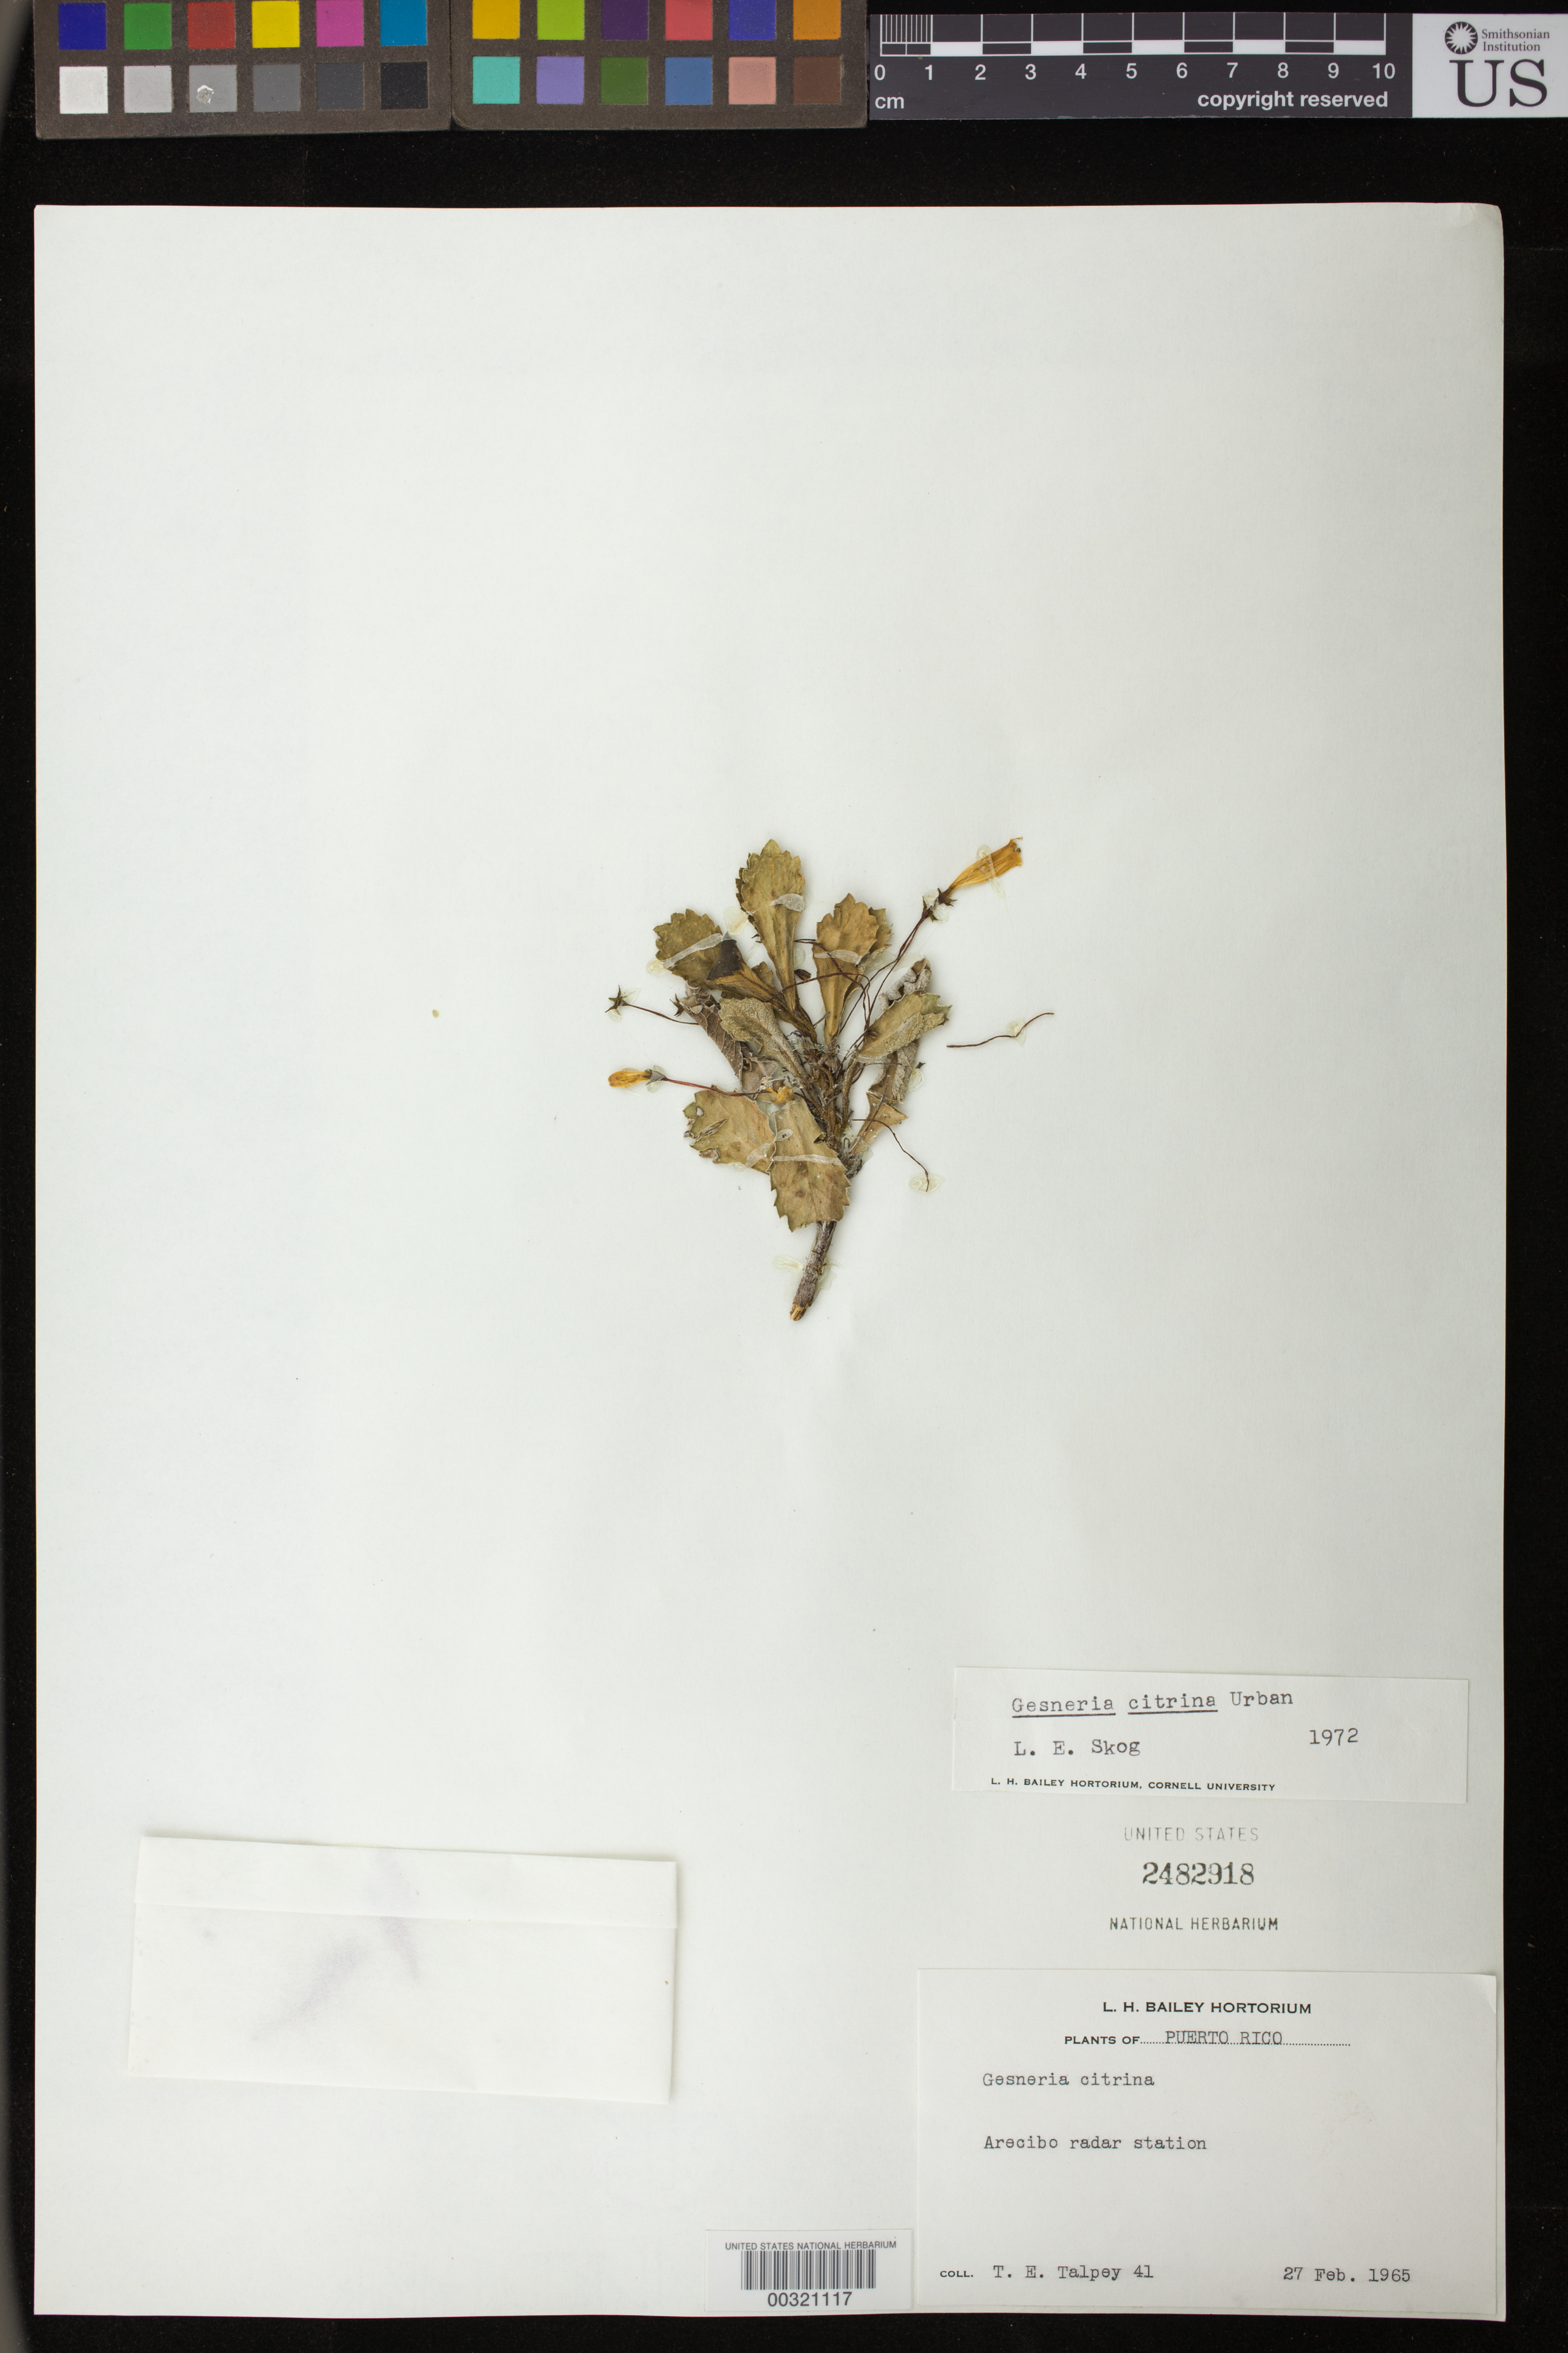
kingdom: Plantae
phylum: Tracheophyta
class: Magnoliopsida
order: Lamiales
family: Gesneriaceae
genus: Gesneria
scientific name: Gesneria citrina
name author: Urb.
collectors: T. Talpey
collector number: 41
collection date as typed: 27 Feb 1965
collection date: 1965-02-27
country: Puerto Rico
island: Puerto Rico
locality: Arecibo Radar Station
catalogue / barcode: US 2482918